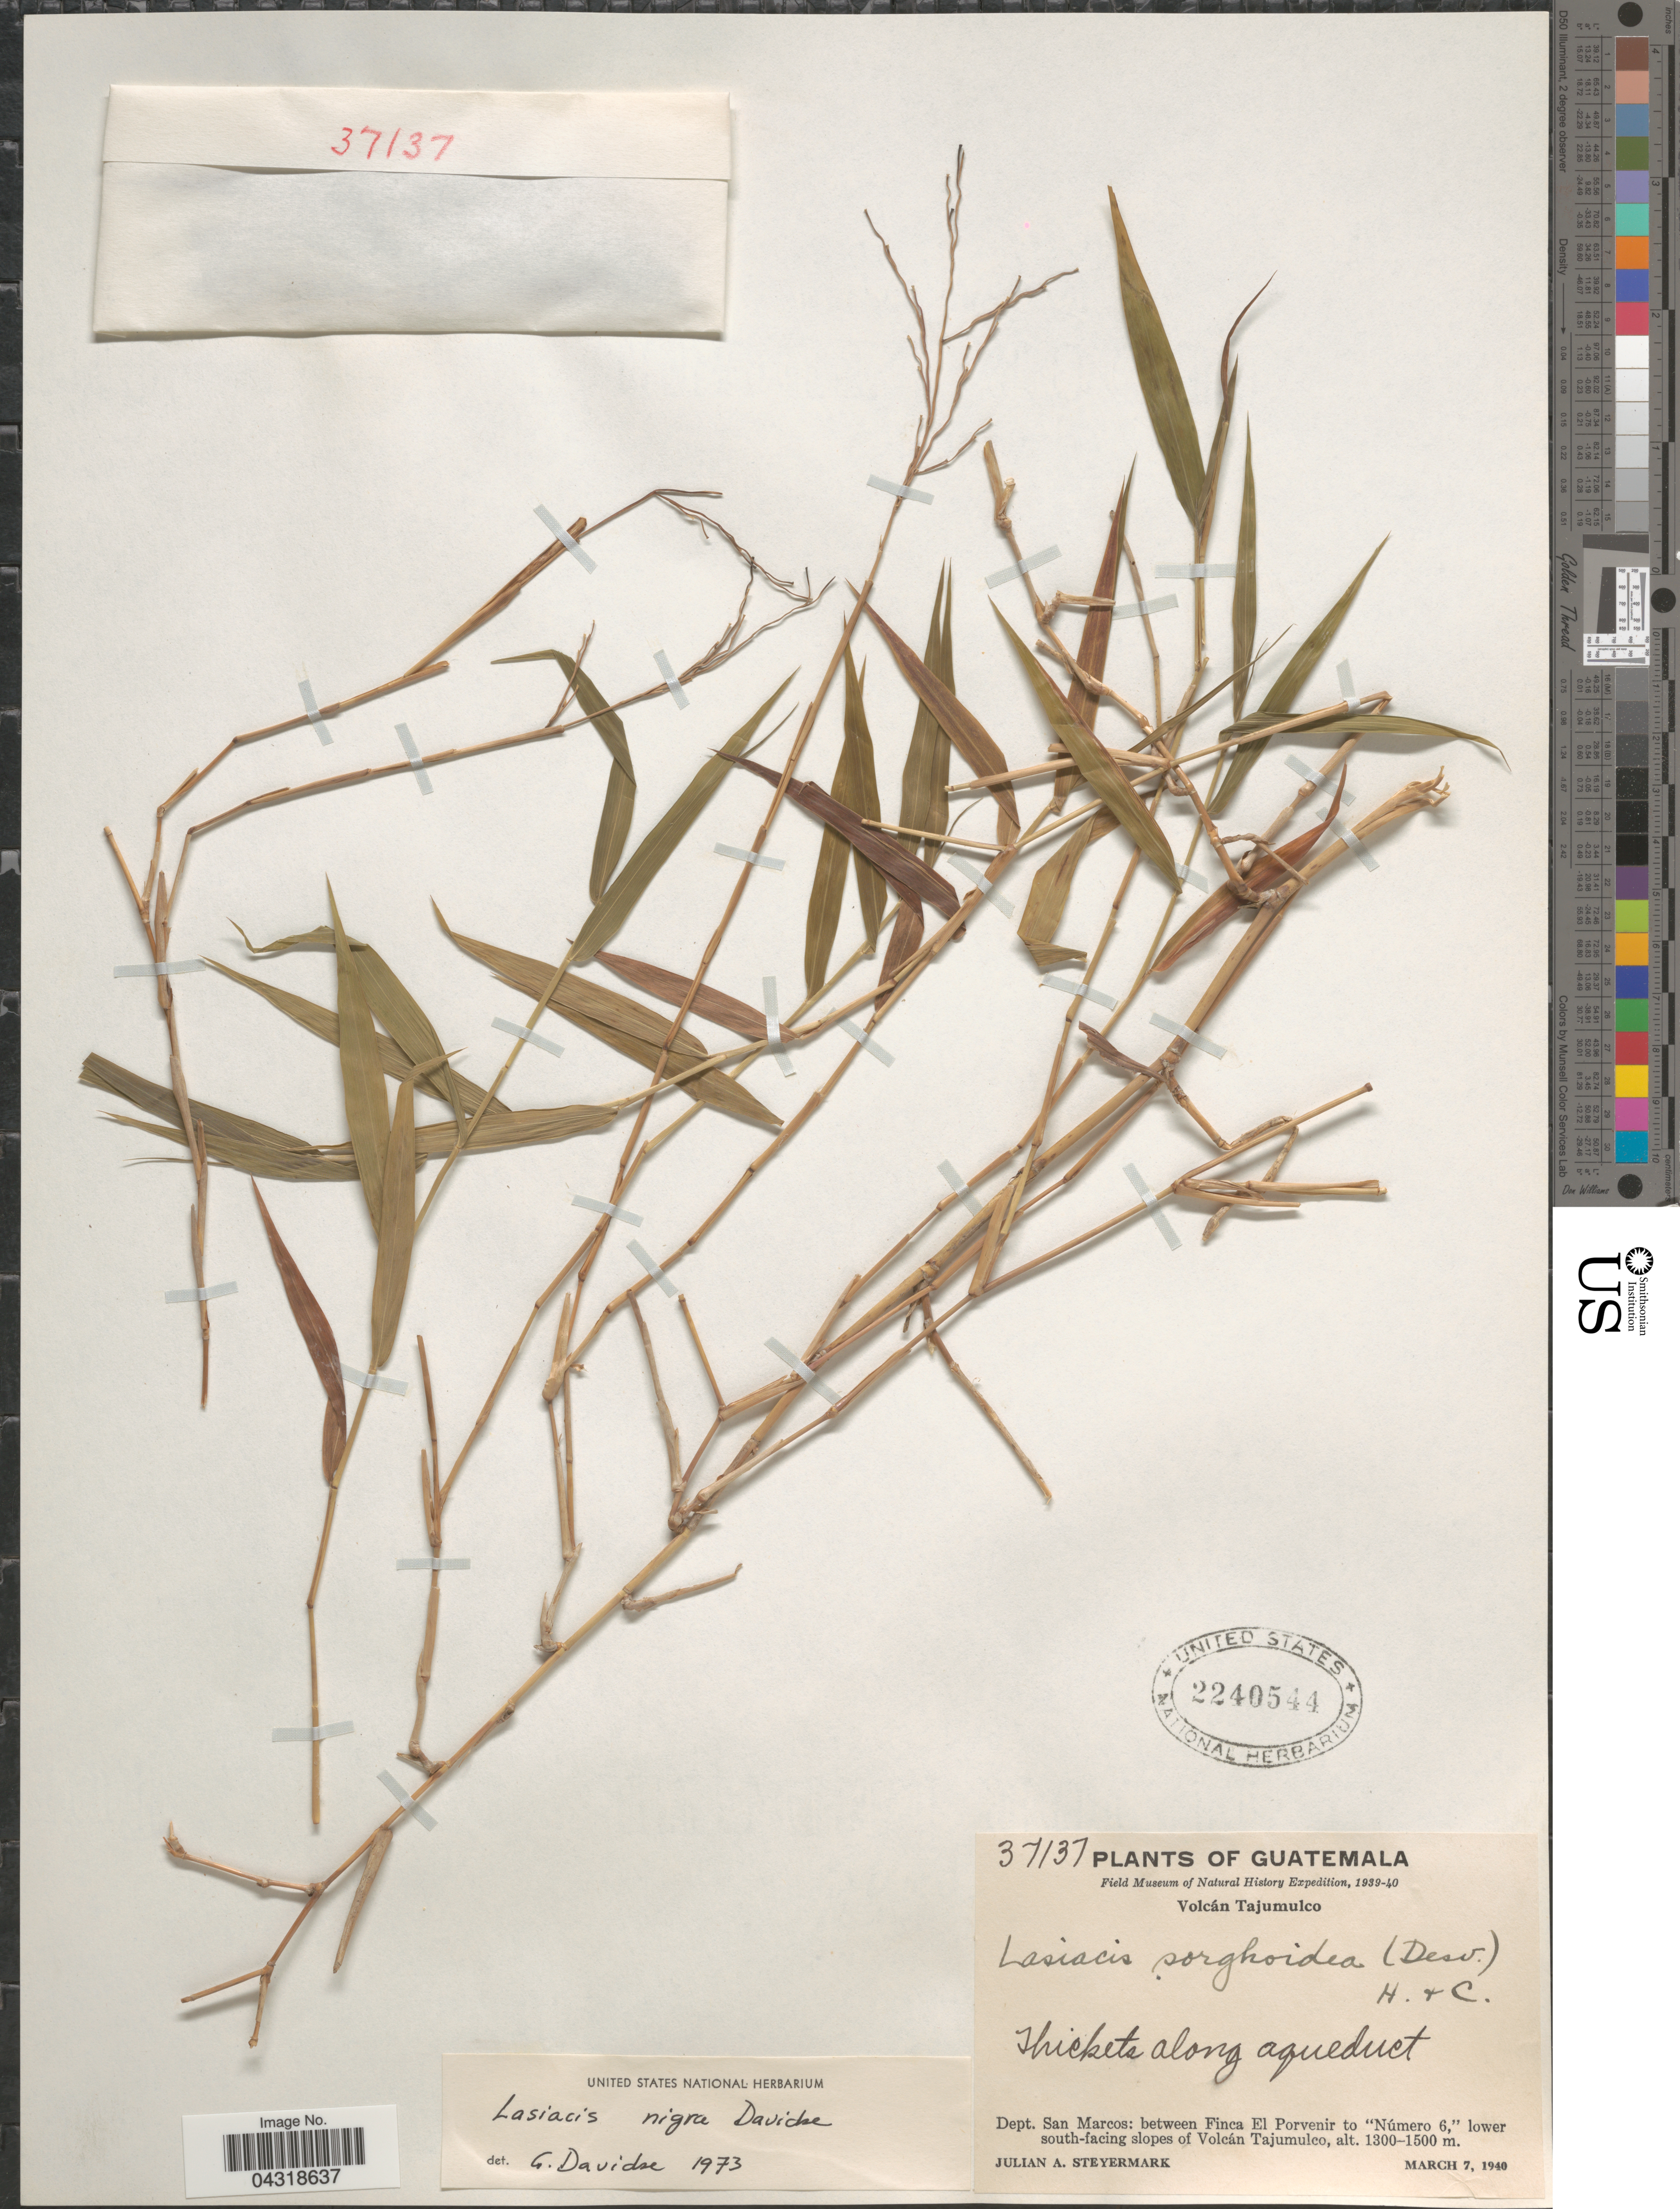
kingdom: Plantae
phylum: Tracheophyta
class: Liliopsida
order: Poales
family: Poaceae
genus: Lasiacis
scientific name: Lasiacis nigra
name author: Davidse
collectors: J. Steyermark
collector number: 37137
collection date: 1940-03-07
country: Guatemala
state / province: San Marcos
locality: Field Museum of Natural History Expedition, 1939-40. Volcán Tajumulco. Dept. San Marcos: between Finca El Porvenir to "Número 6," lower south-facing slopes of Volcán Tajumulco.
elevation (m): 1300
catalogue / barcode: US 2240544